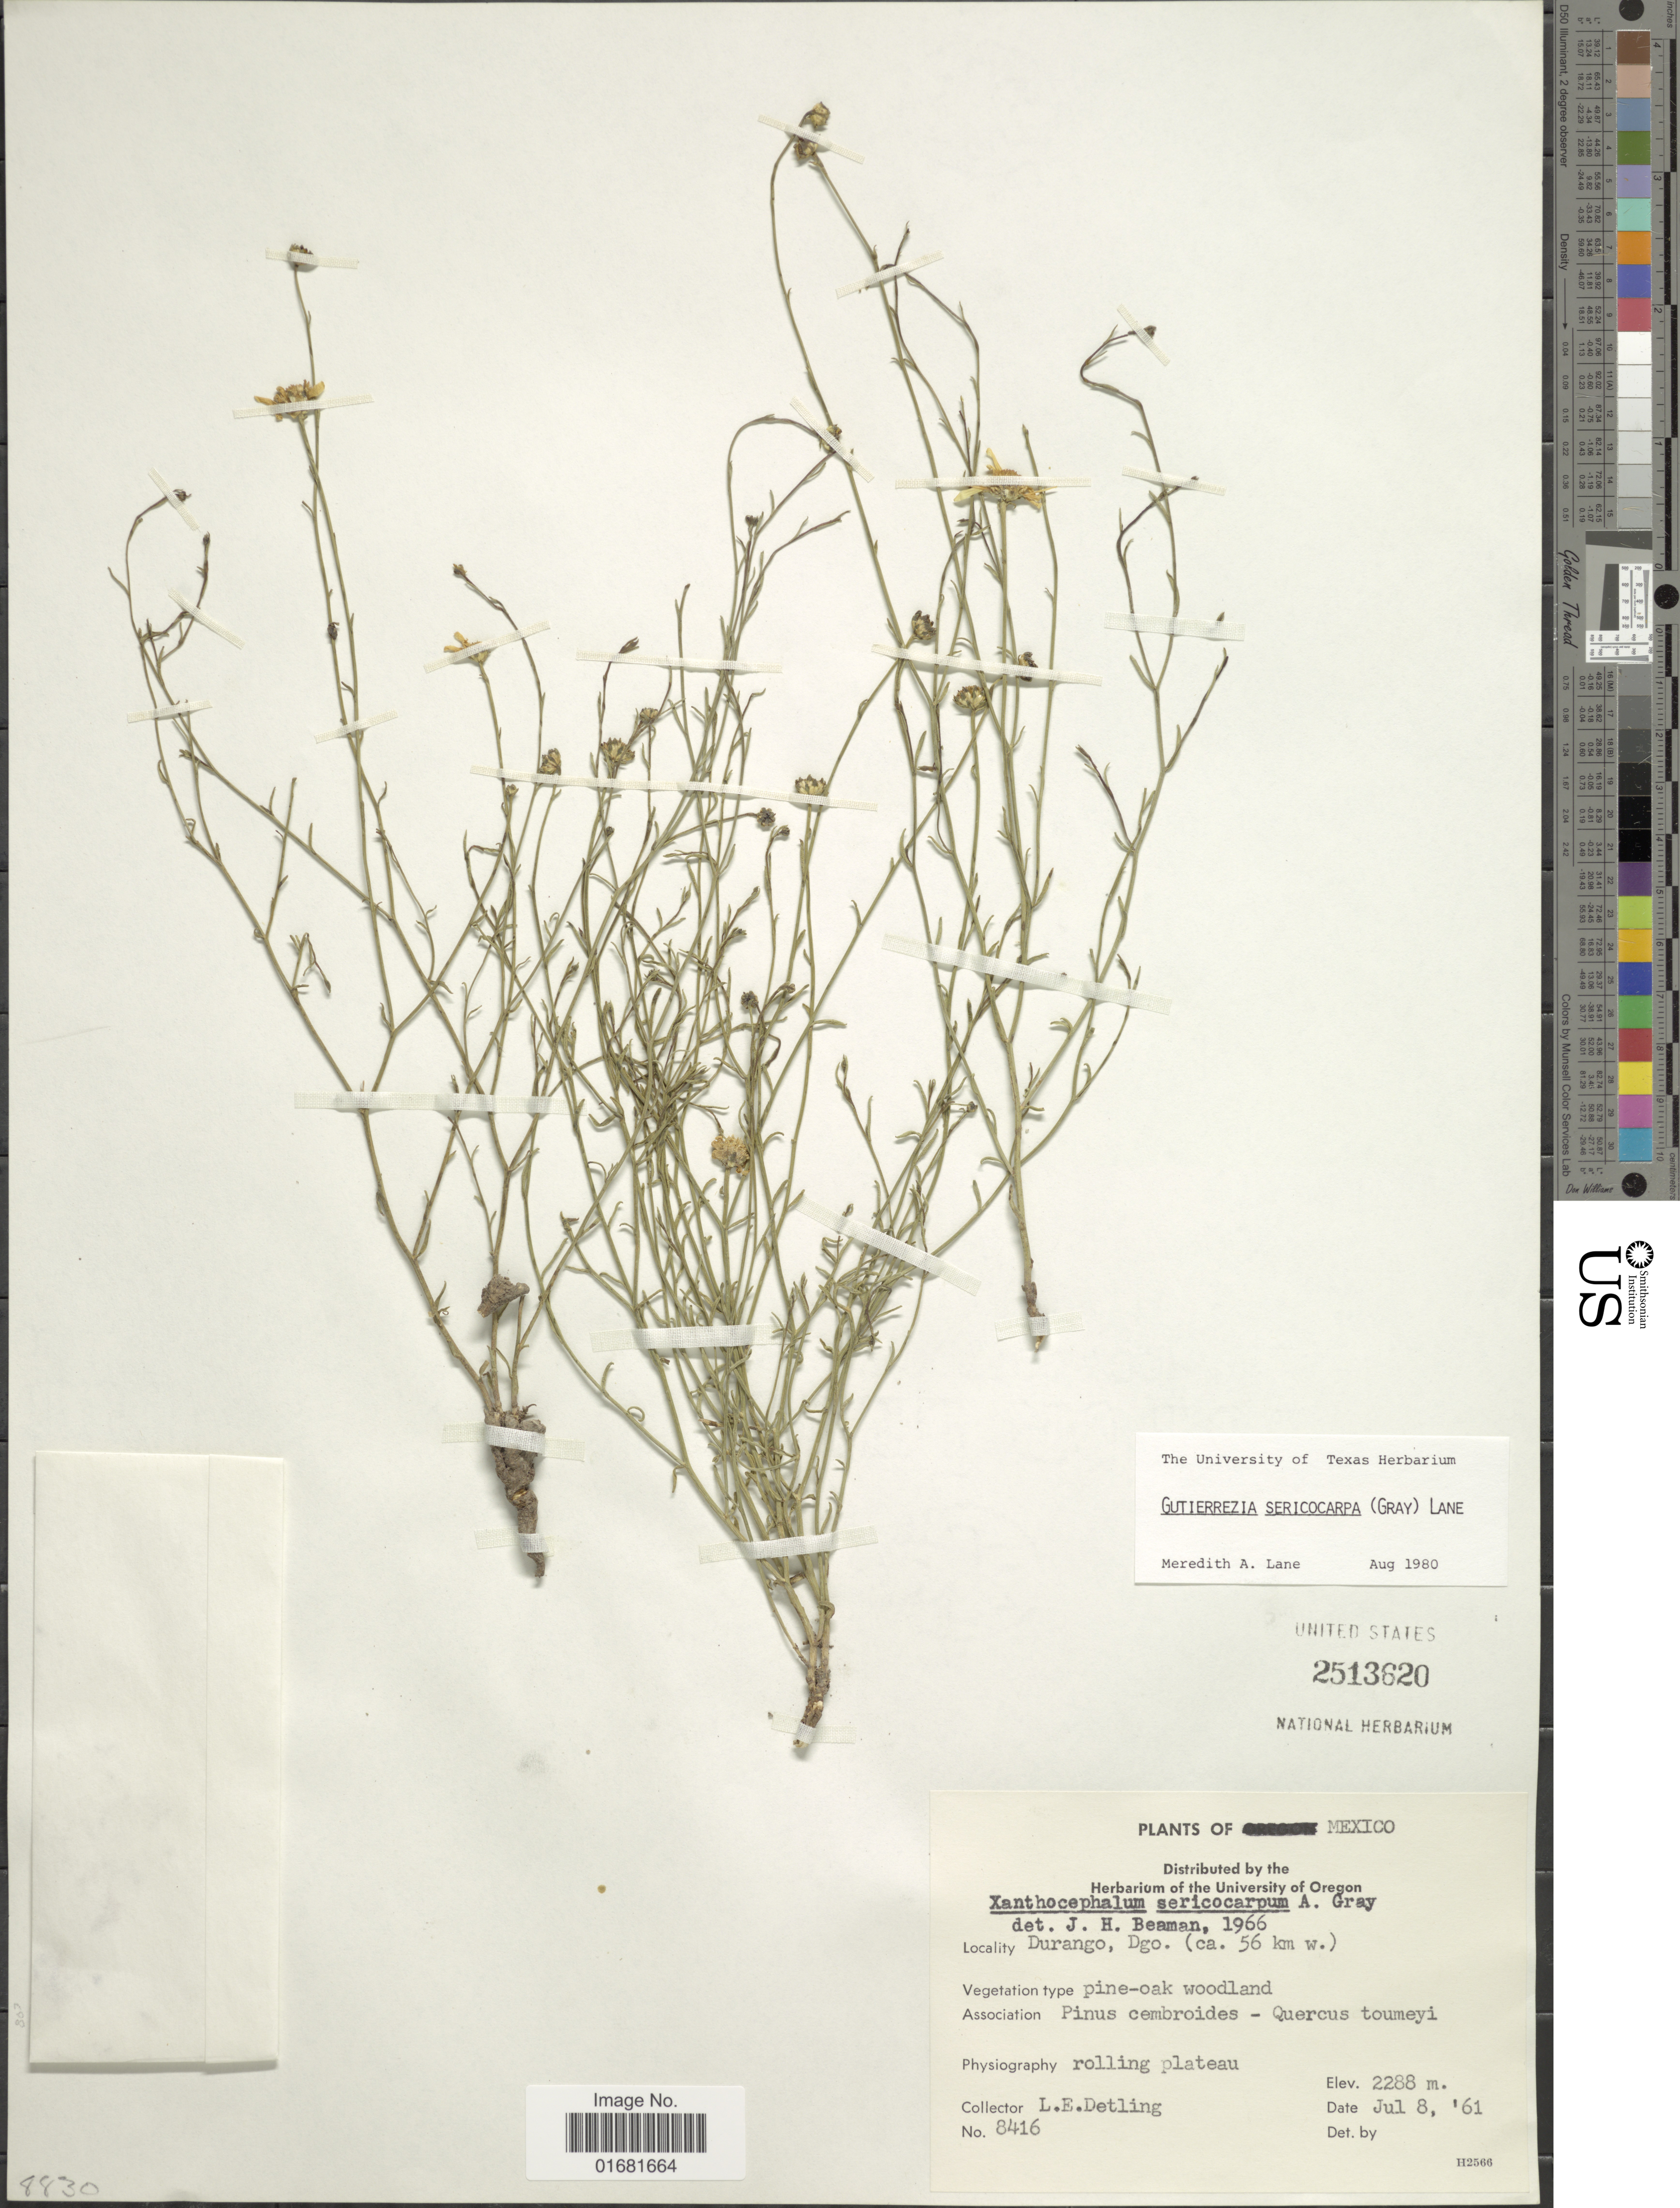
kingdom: Plantae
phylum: Tracheophyta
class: Magnoliopsida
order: Asterales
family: Asteraceae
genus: Gutierrezia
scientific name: Gutierrezia sericocarpa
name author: (A. Gray) M.A. Lane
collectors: L. E. Detling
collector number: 8416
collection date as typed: Transcribed d/m/y: 8/7/61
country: Mexico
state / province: Durango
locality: Durango (ca. 56 km w.)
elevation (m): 2288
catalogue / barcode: US 2513620